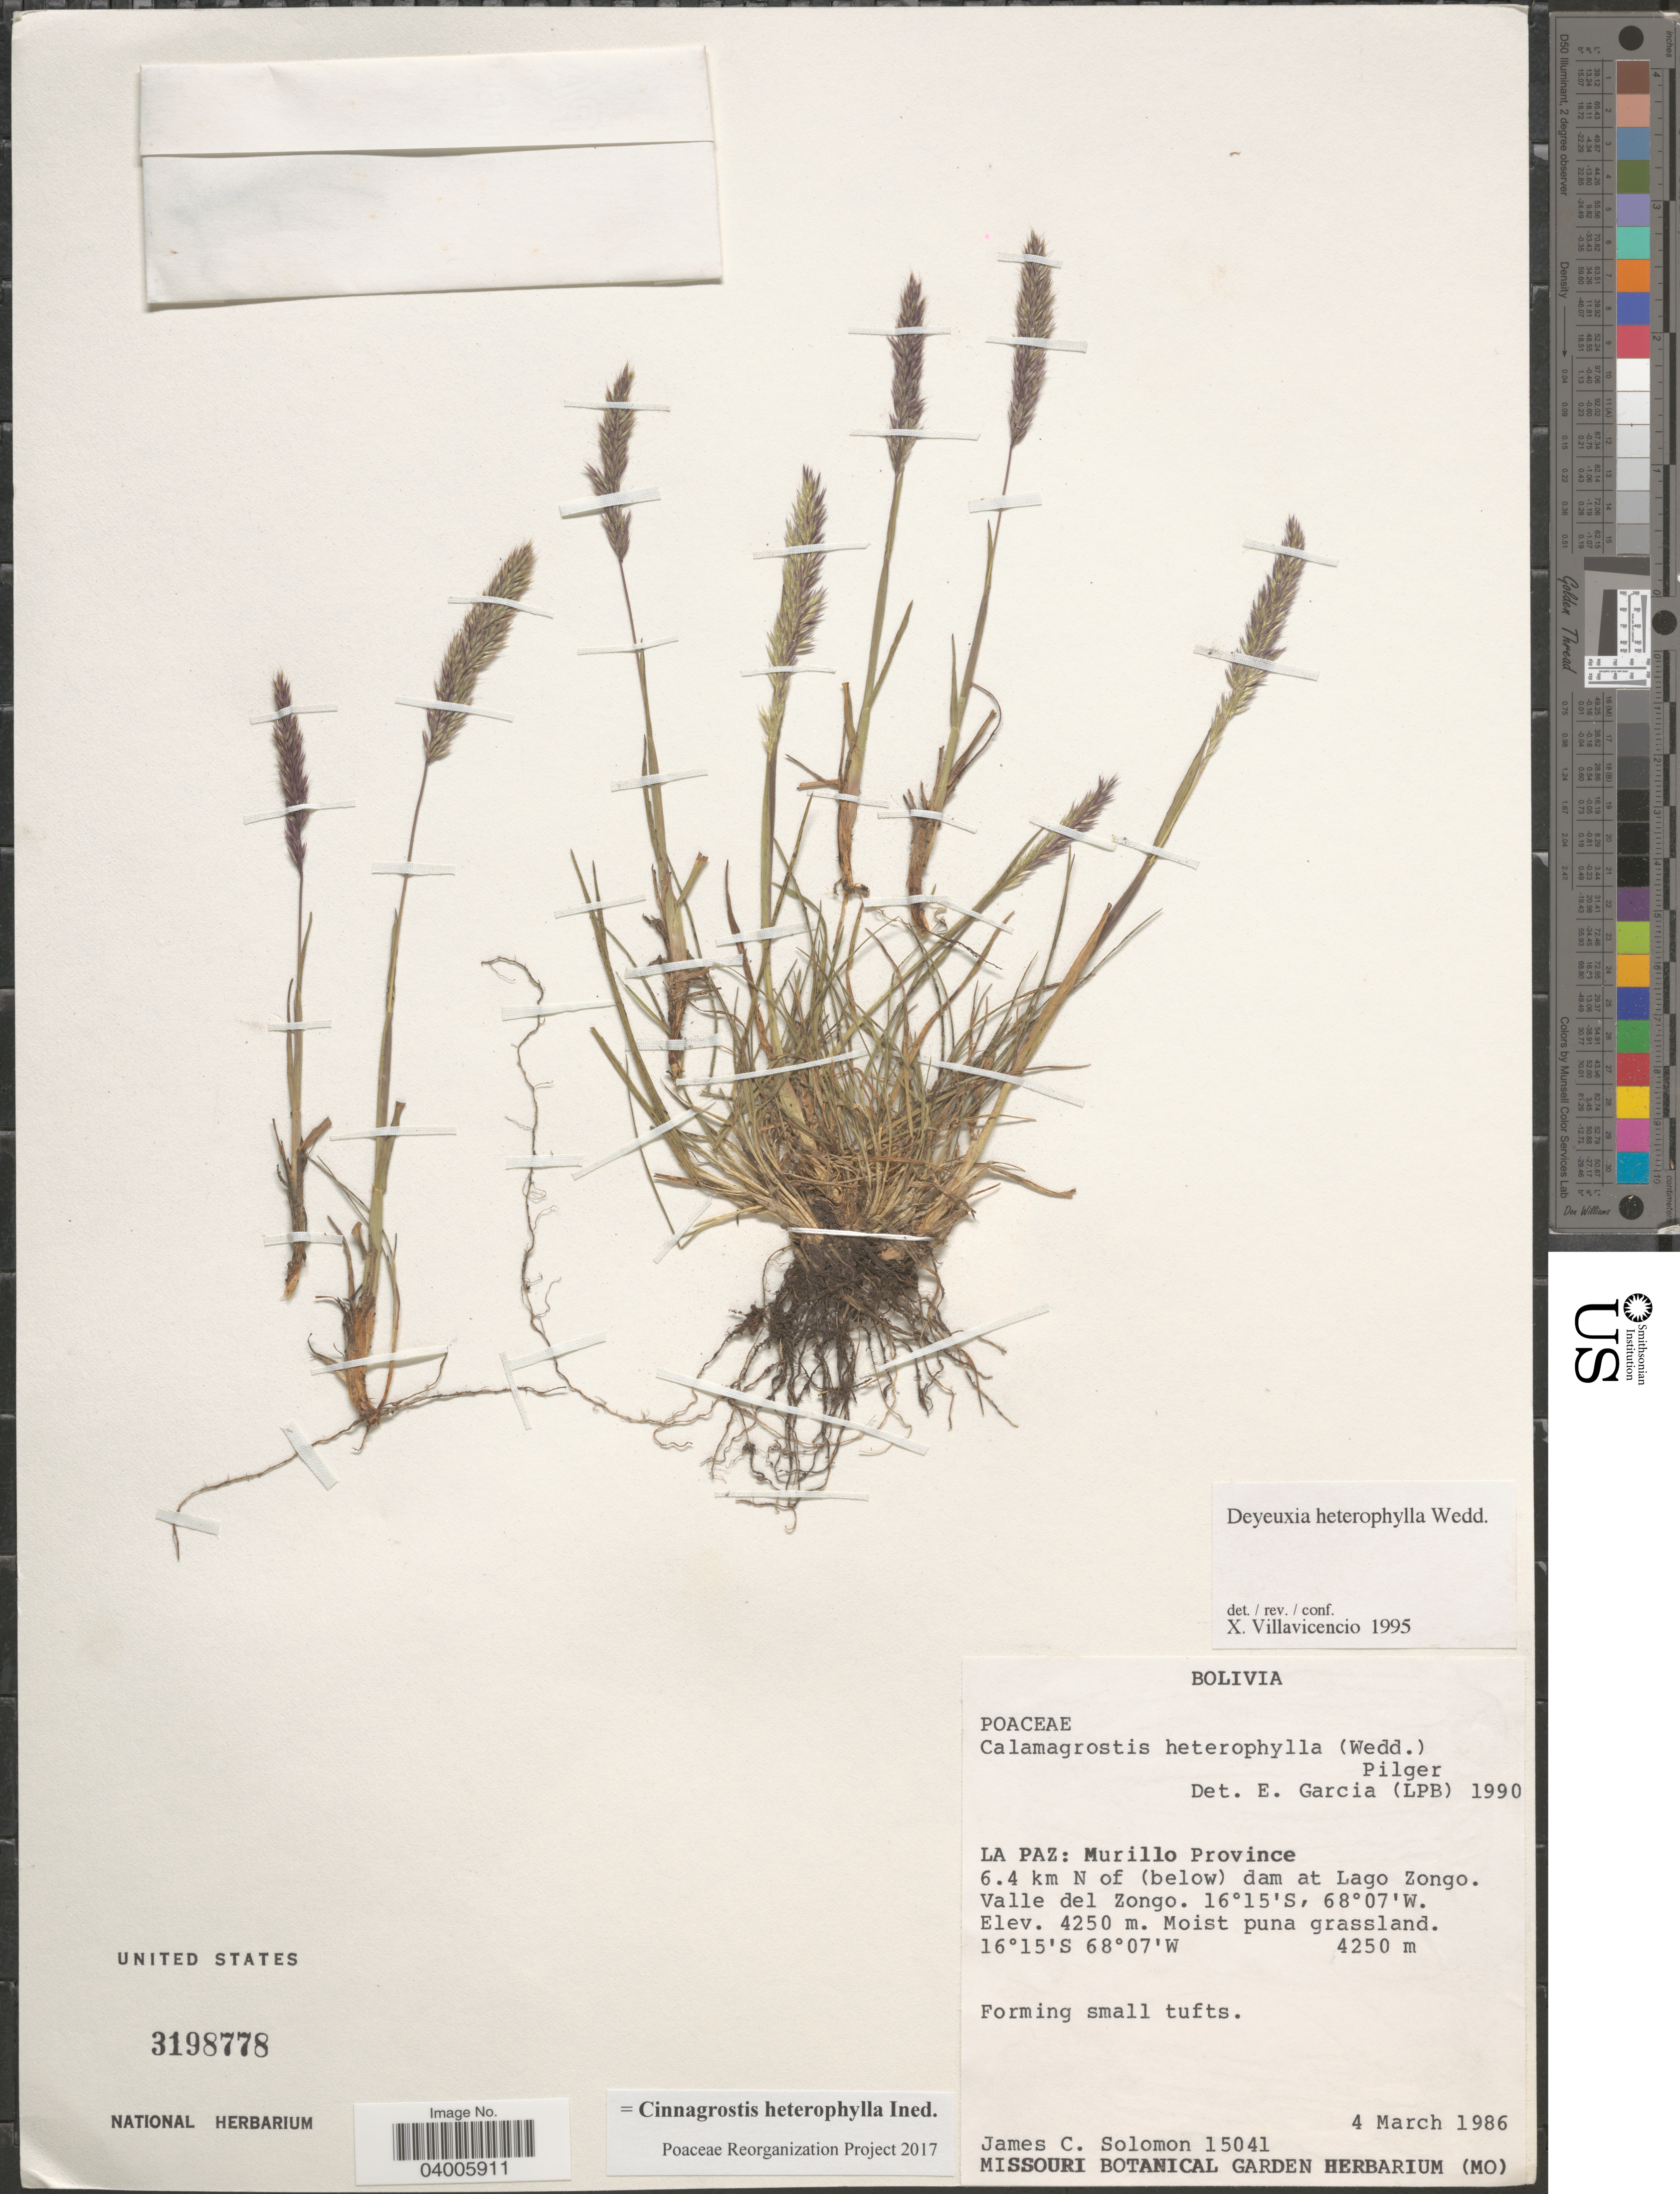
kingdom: Plantae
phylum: Tracheophyta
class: Liliopsida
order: Poales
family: Poaceae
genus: Cinnagrostis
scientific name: Cinnagrostis heterophylla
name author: (Wedd.) P.M. Peterson et al.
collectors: J. C. Solomon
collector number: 15041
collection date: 1986-03-04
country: Bolivia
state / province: La Paz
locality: Murillo Province. 6.4 km N of (below) dam at Lago Zongo. Valle del Zongo.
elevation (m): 4250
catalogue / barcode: US 3198778